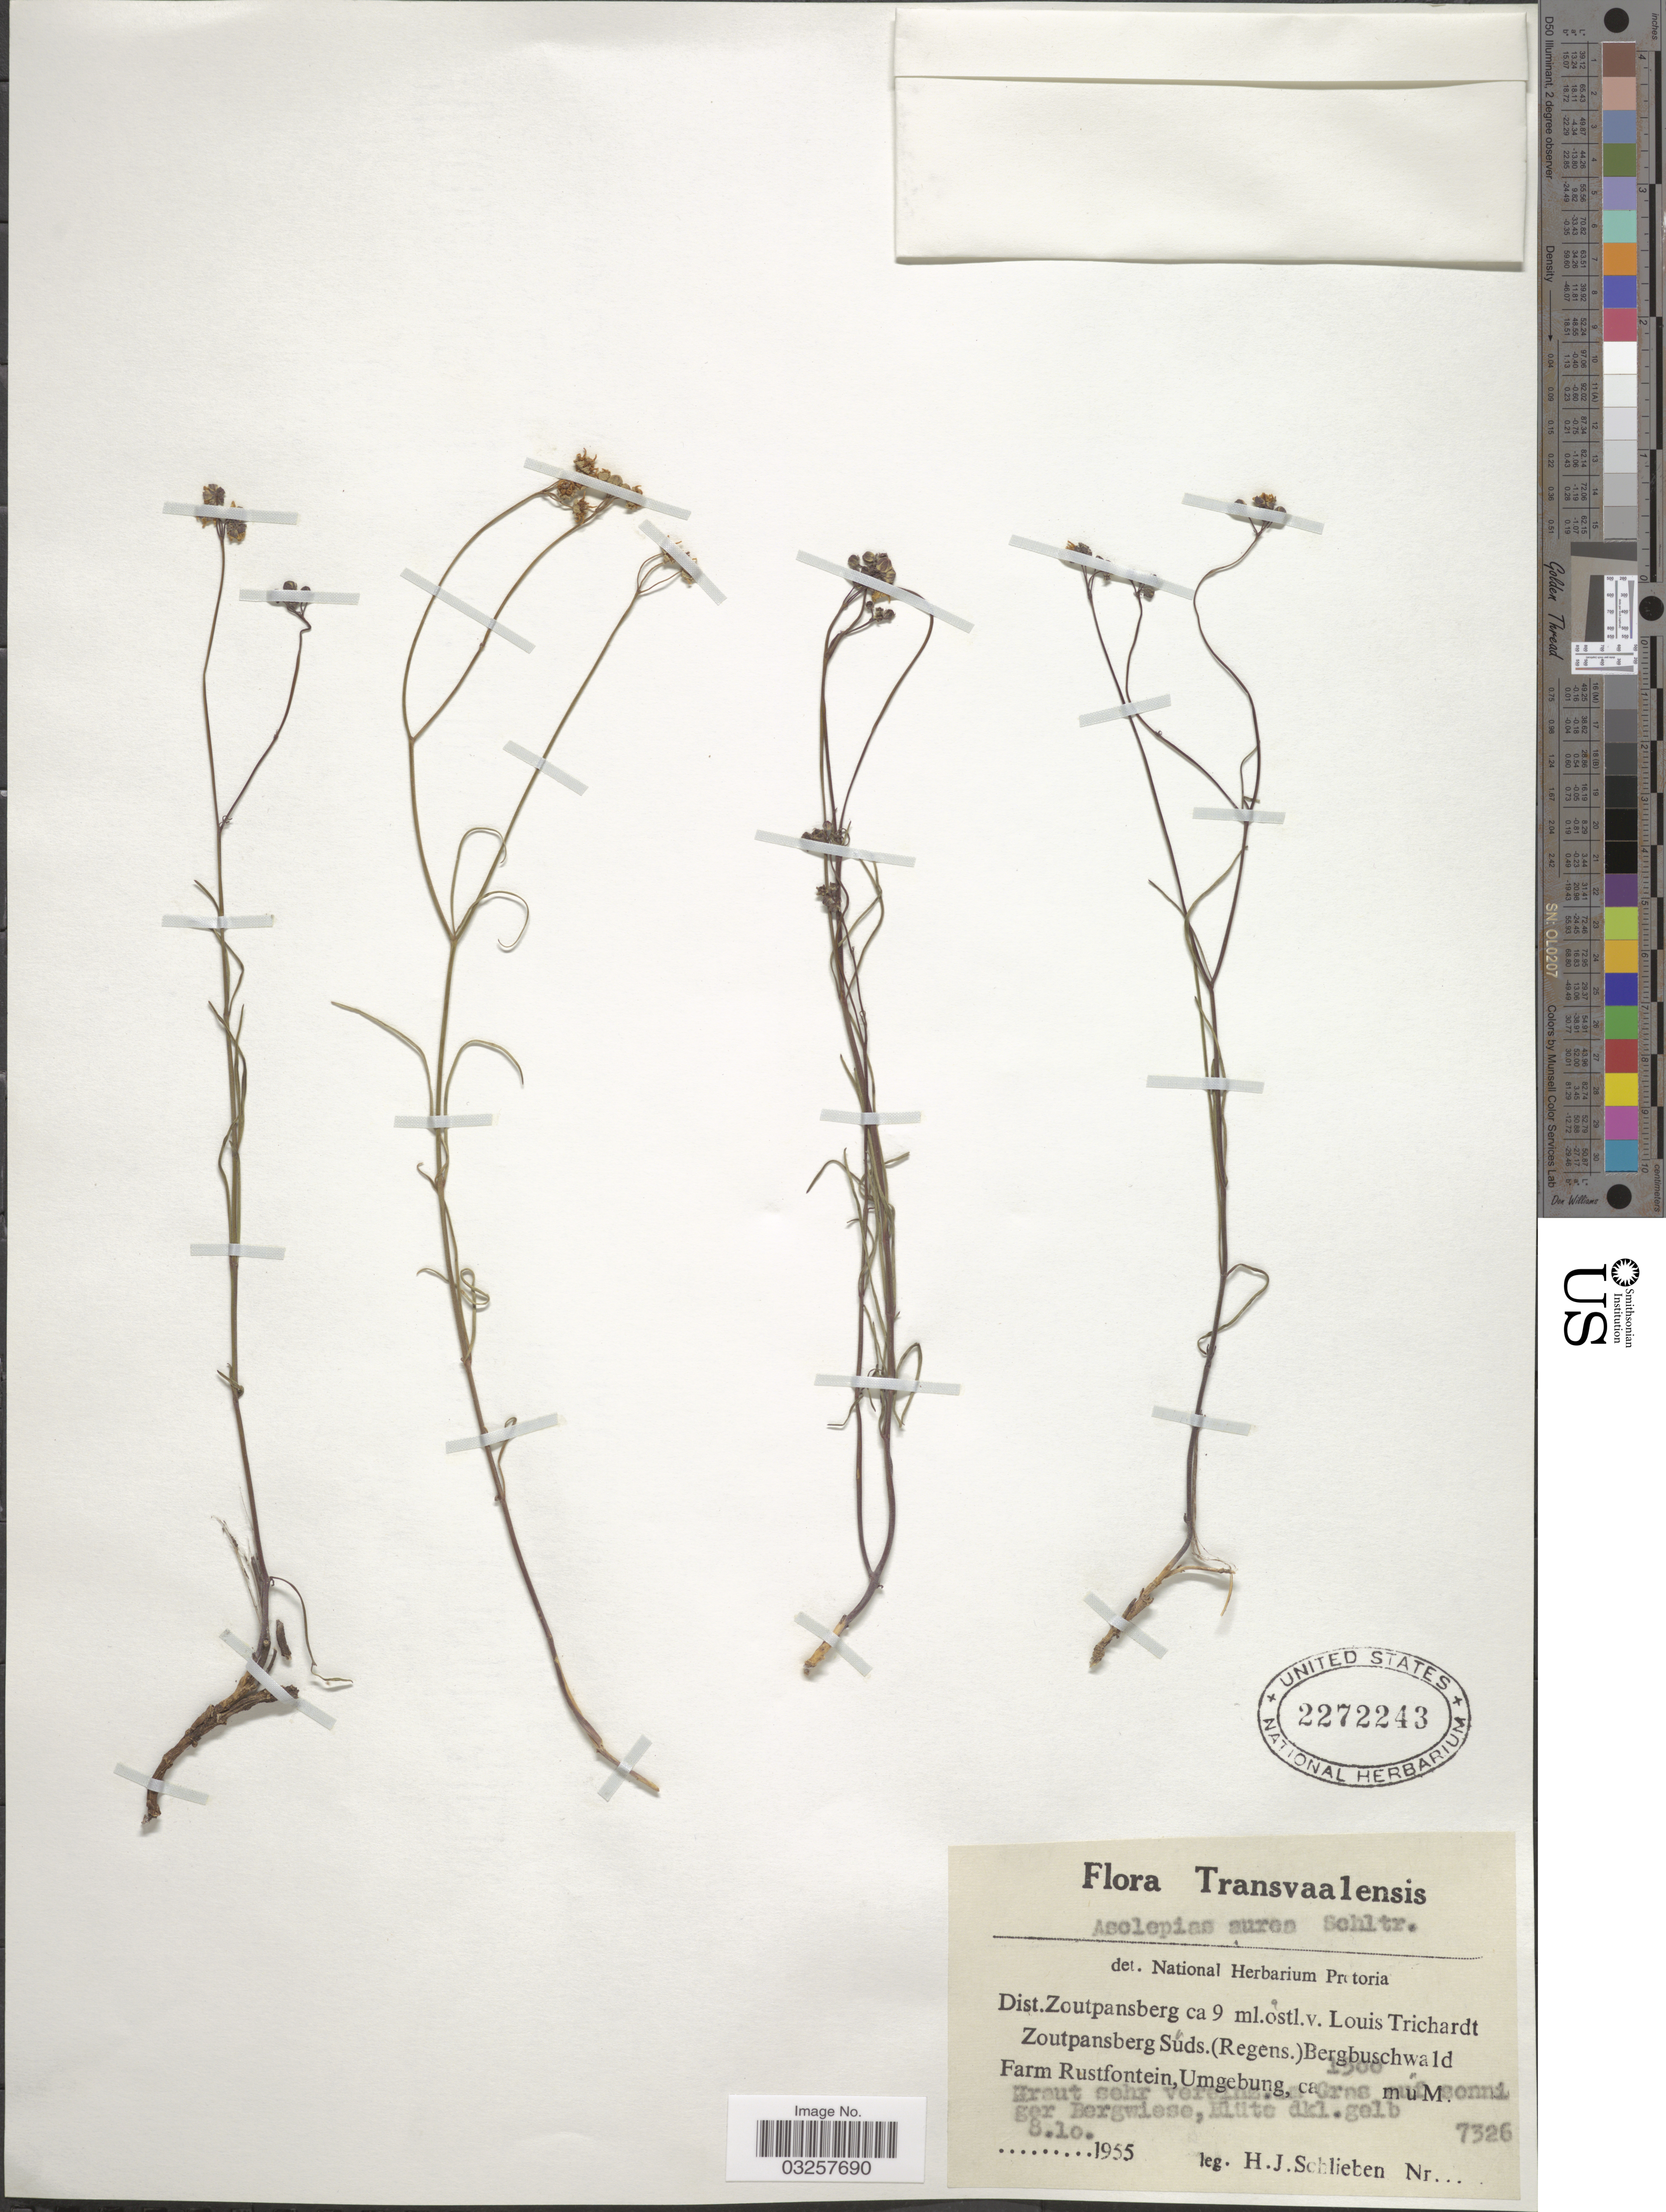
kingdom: Plantae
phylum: Tracheophyta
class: Magnoliopsida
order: Gentianales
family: Apocynaceae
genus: Asclepias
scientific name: Asclepias aurea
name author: (Schltr.) Schltr.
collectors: H. J. Schlieben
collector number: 7326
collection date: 1955-10-08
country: South Africa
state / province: Limpopo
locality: Transvaalensis. Dist. Zoutpansberg ca 9 ml. ostl. v. Louis Trichardt. Zoutpansberg Süds. (Regens.) Bergbuschwald Farm Rustfontein, Umgebung.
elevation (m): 1500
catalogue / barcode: US 2272243